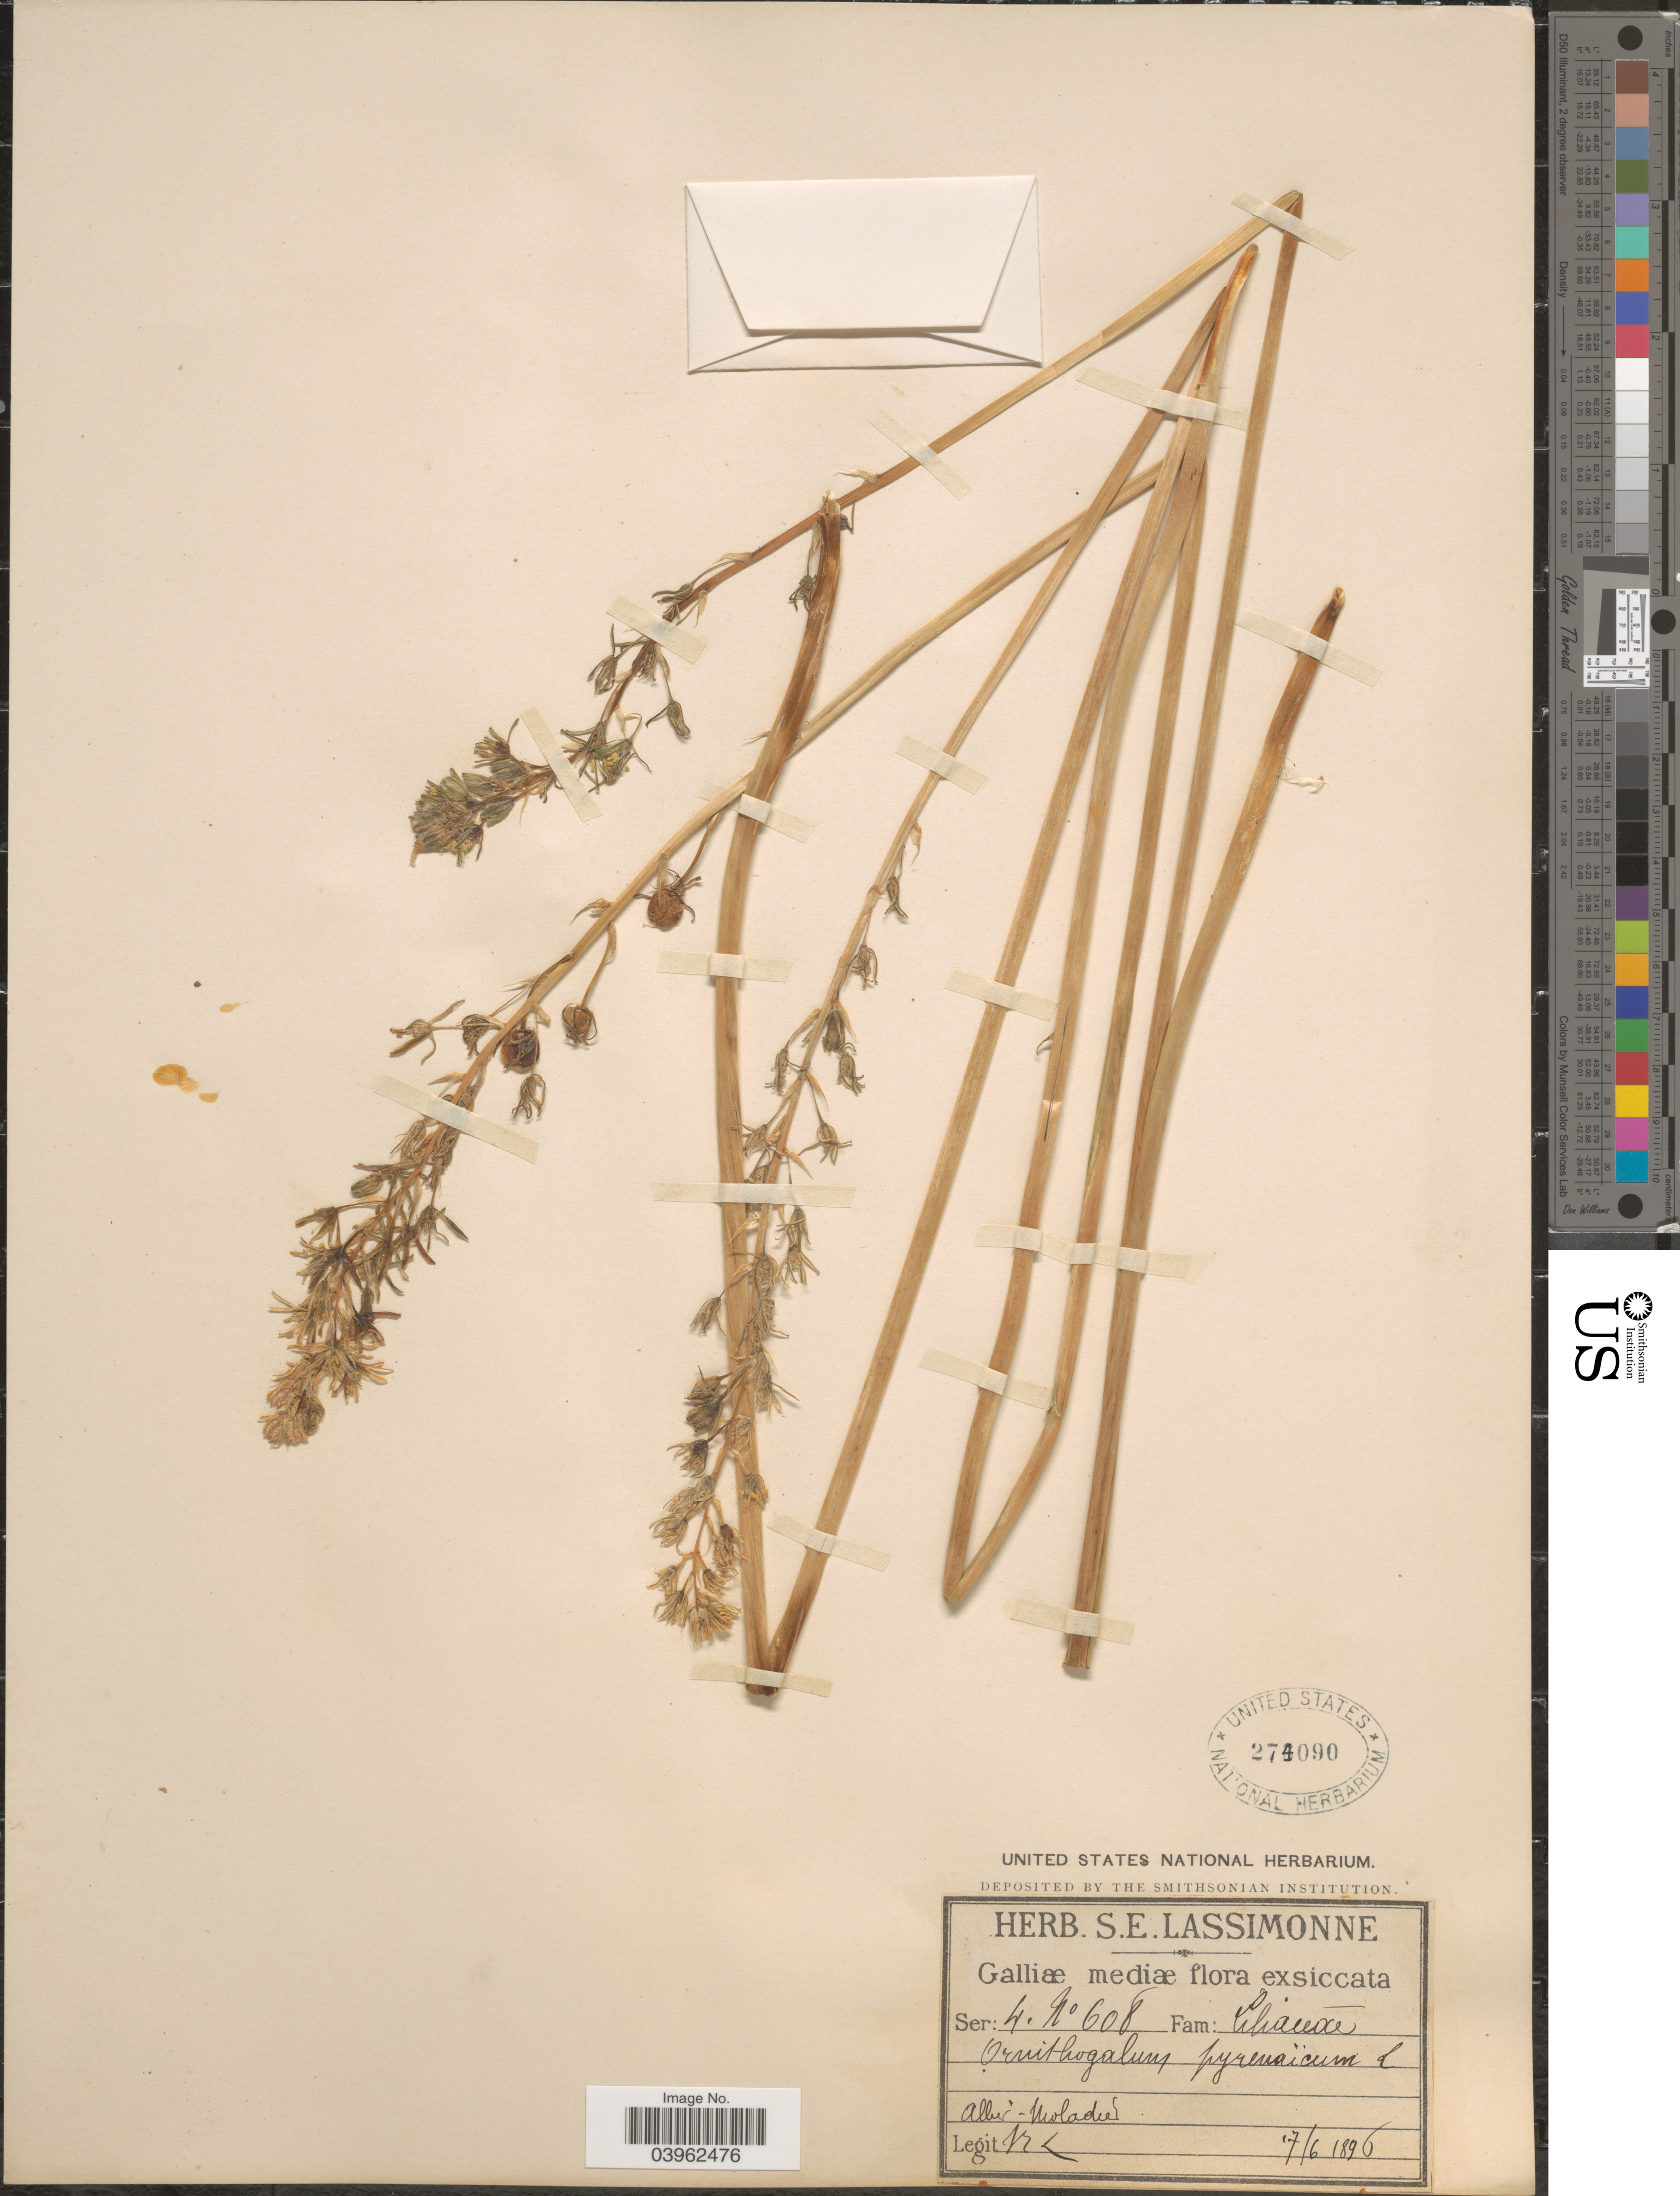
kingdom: Plantae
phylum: Tracheophyta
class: Liliopsida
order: Asparagales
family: Asparagaceae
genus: Ornithogalum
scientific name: Ornithogalum pyrenaicum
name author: L.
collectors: S. Lassimonne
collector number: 608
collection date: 1896-06-07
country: France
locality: Galliæ mediæ. Allier-Moladier.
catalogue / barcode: US 274090